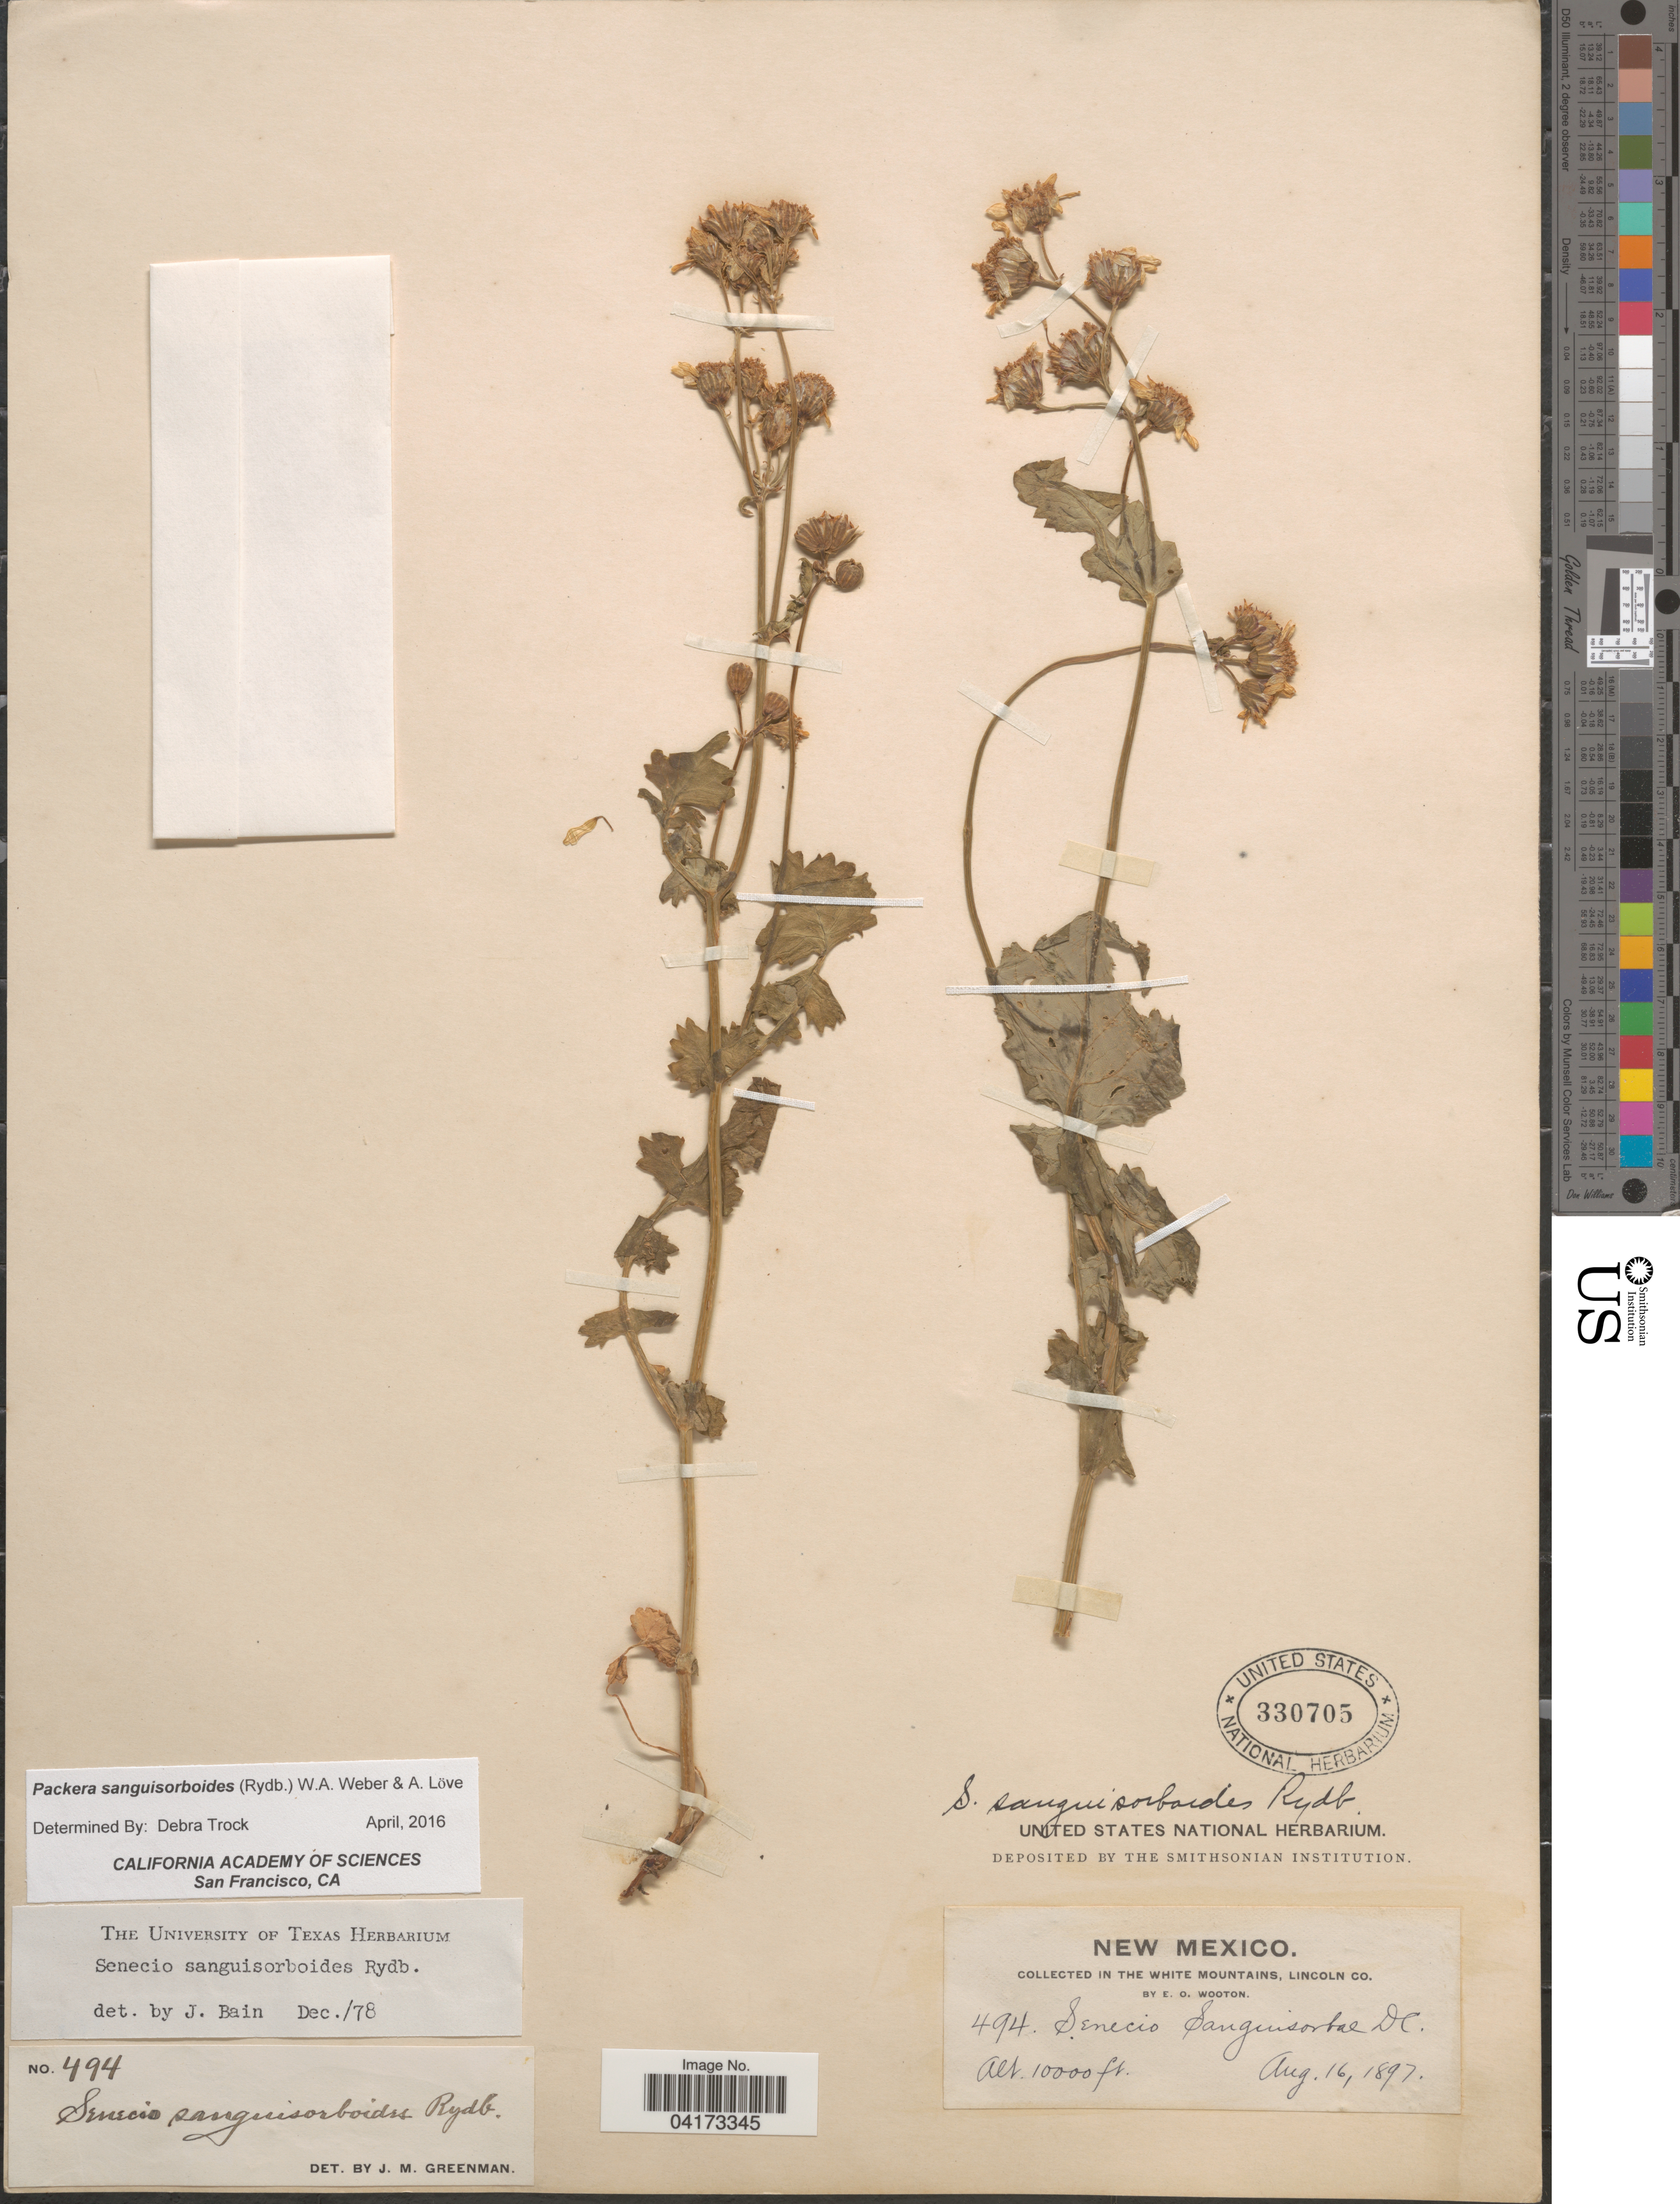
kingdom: Plantae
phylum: Tracheophyta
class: Magnoliopsida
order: Asterales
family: Asteraceae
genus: Packera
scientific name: Packera sanguisorboides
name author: (Rydb.) W.A. Weber & Á. Löve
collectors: E. O. Wooton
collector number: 494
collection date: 1897-08-16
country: United States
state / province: New Mexico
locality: In the White Mountains, Lincoln Co.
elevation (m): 3048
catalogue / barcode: US 330705